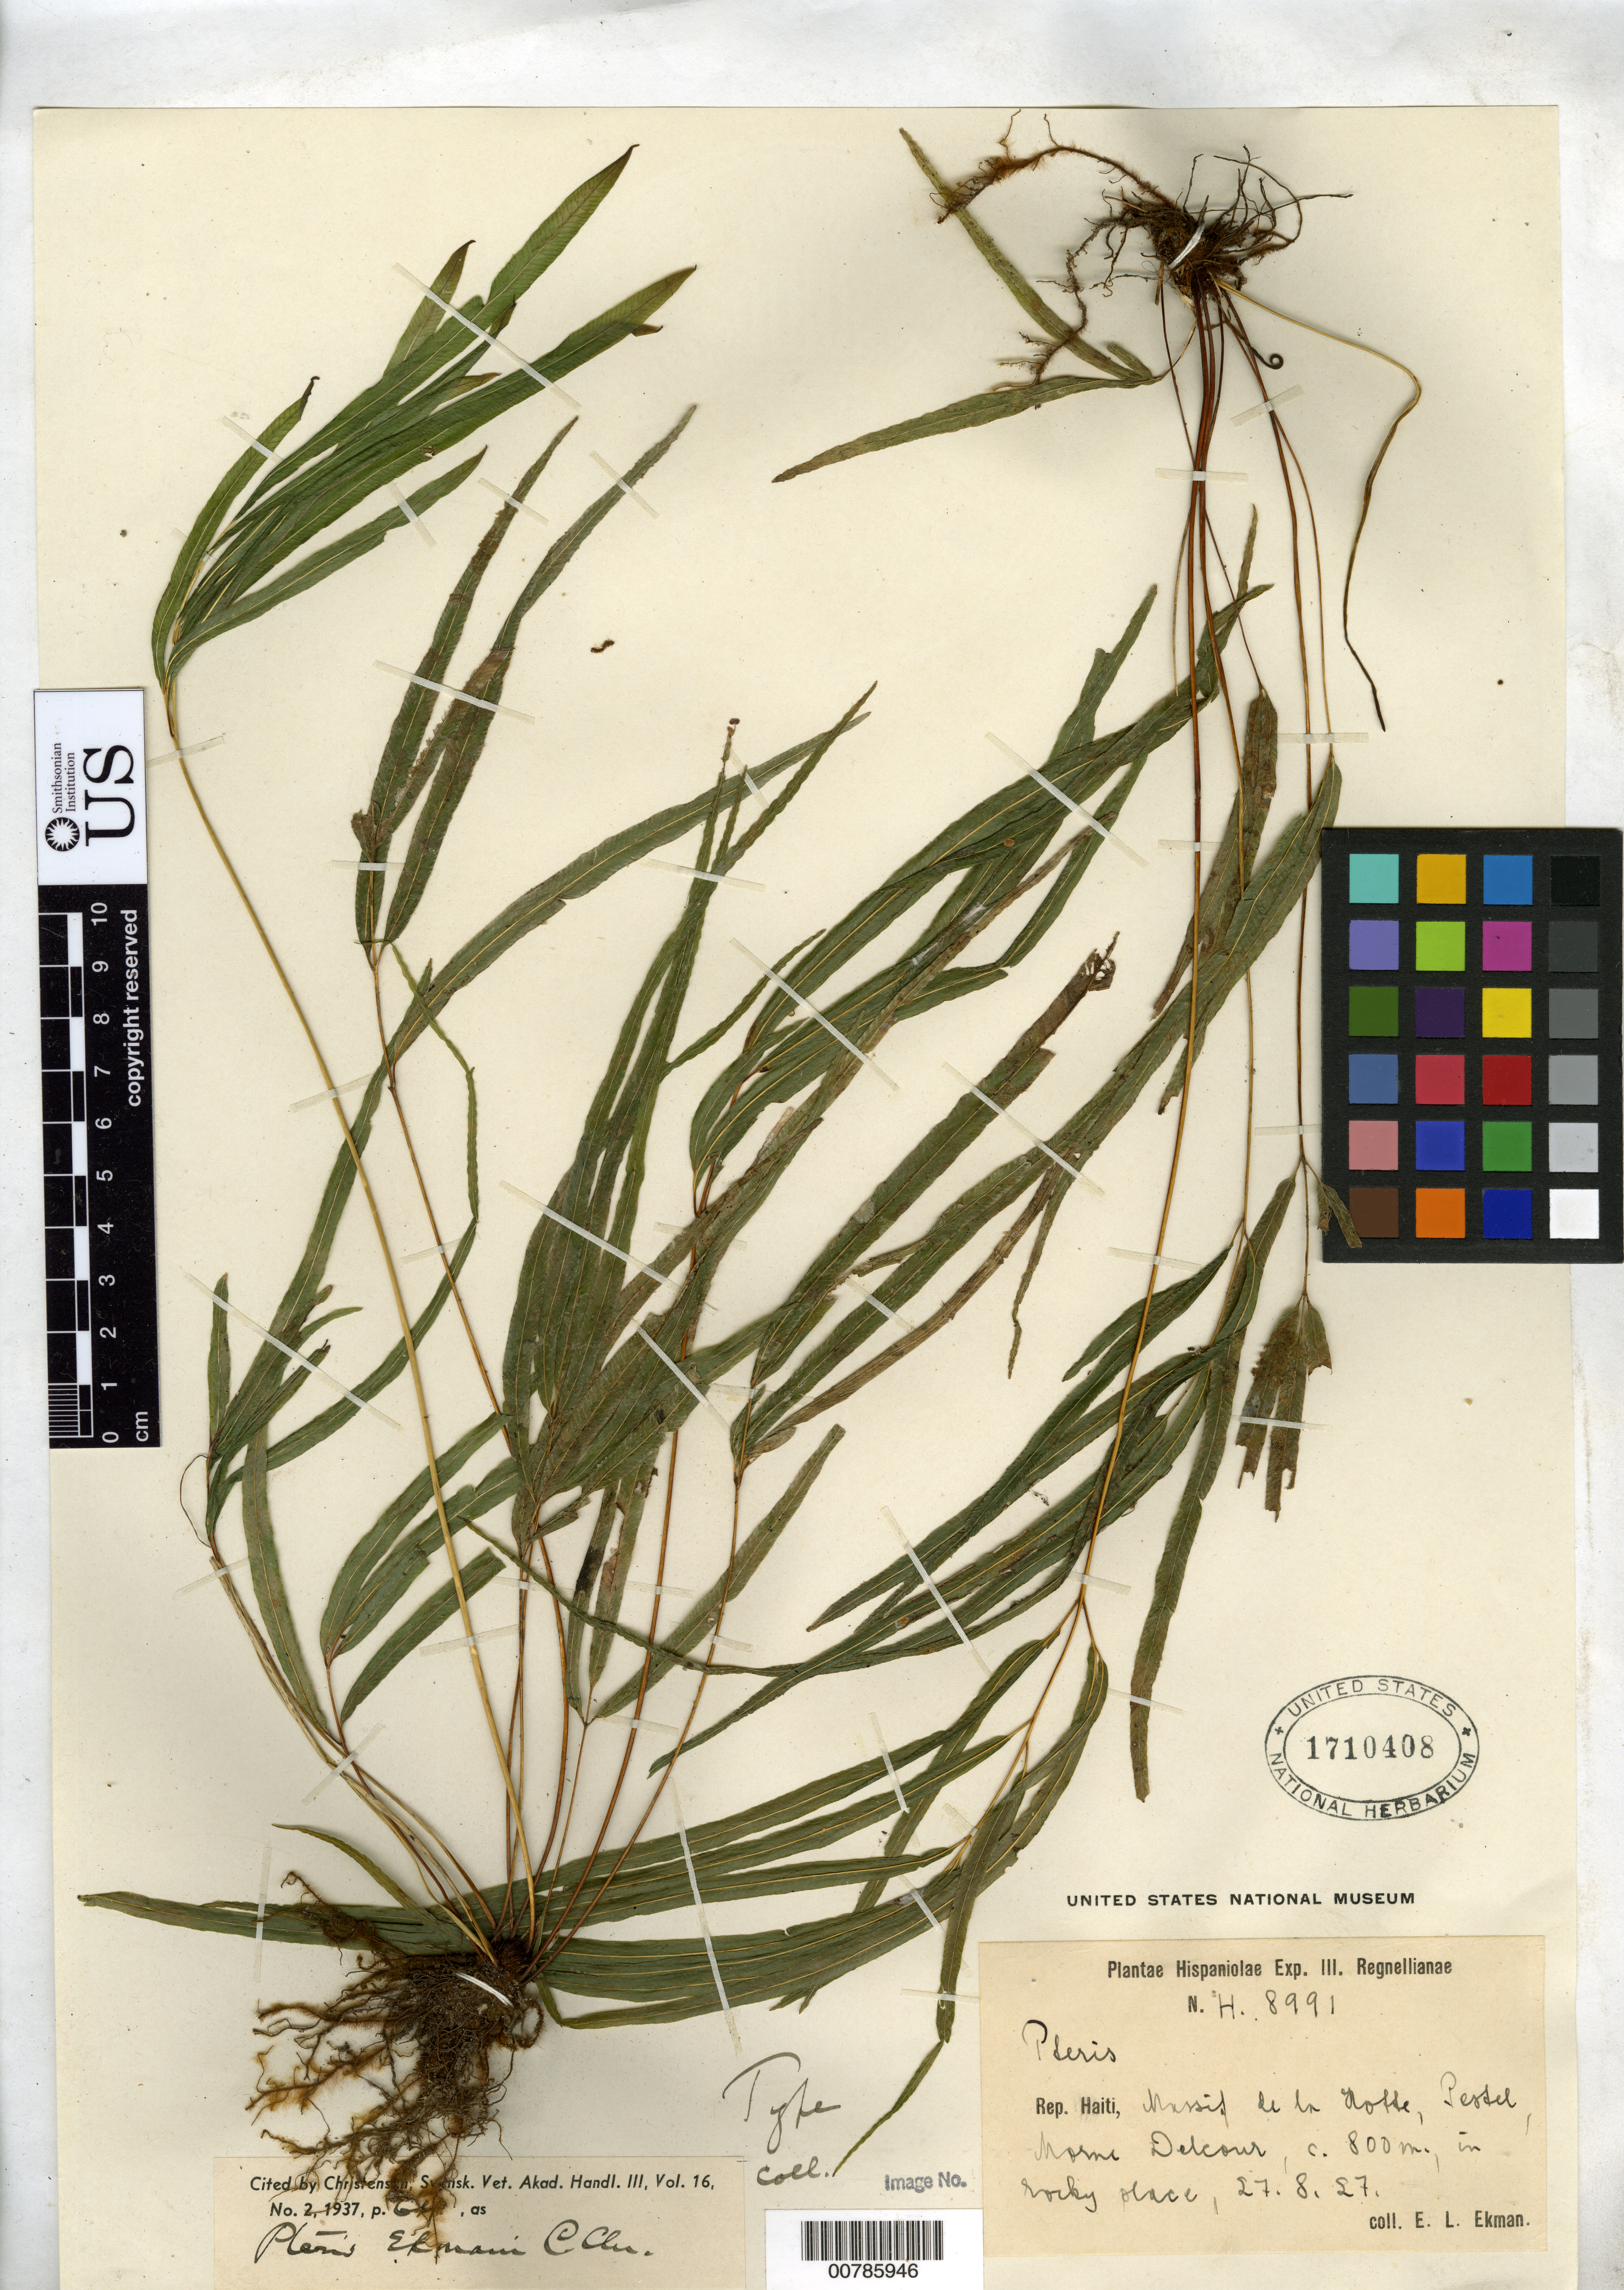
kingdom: Plantae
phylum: Tracheophyta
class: Polypodiopsida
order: Polypodiales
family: Pteridaceae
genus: Pteris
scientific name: Pteris ekmanii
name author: C. Chr.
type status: Type Collection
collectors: E. L. Ekman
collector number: H8991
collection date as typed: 27 Aug 1927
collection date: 1927-08-27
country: Haiti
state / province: Sud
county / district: Hotte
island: Hispaniola Island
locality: W group, Pestel, slope of Morne Delcour.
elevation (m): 800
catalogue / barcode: US 1710408